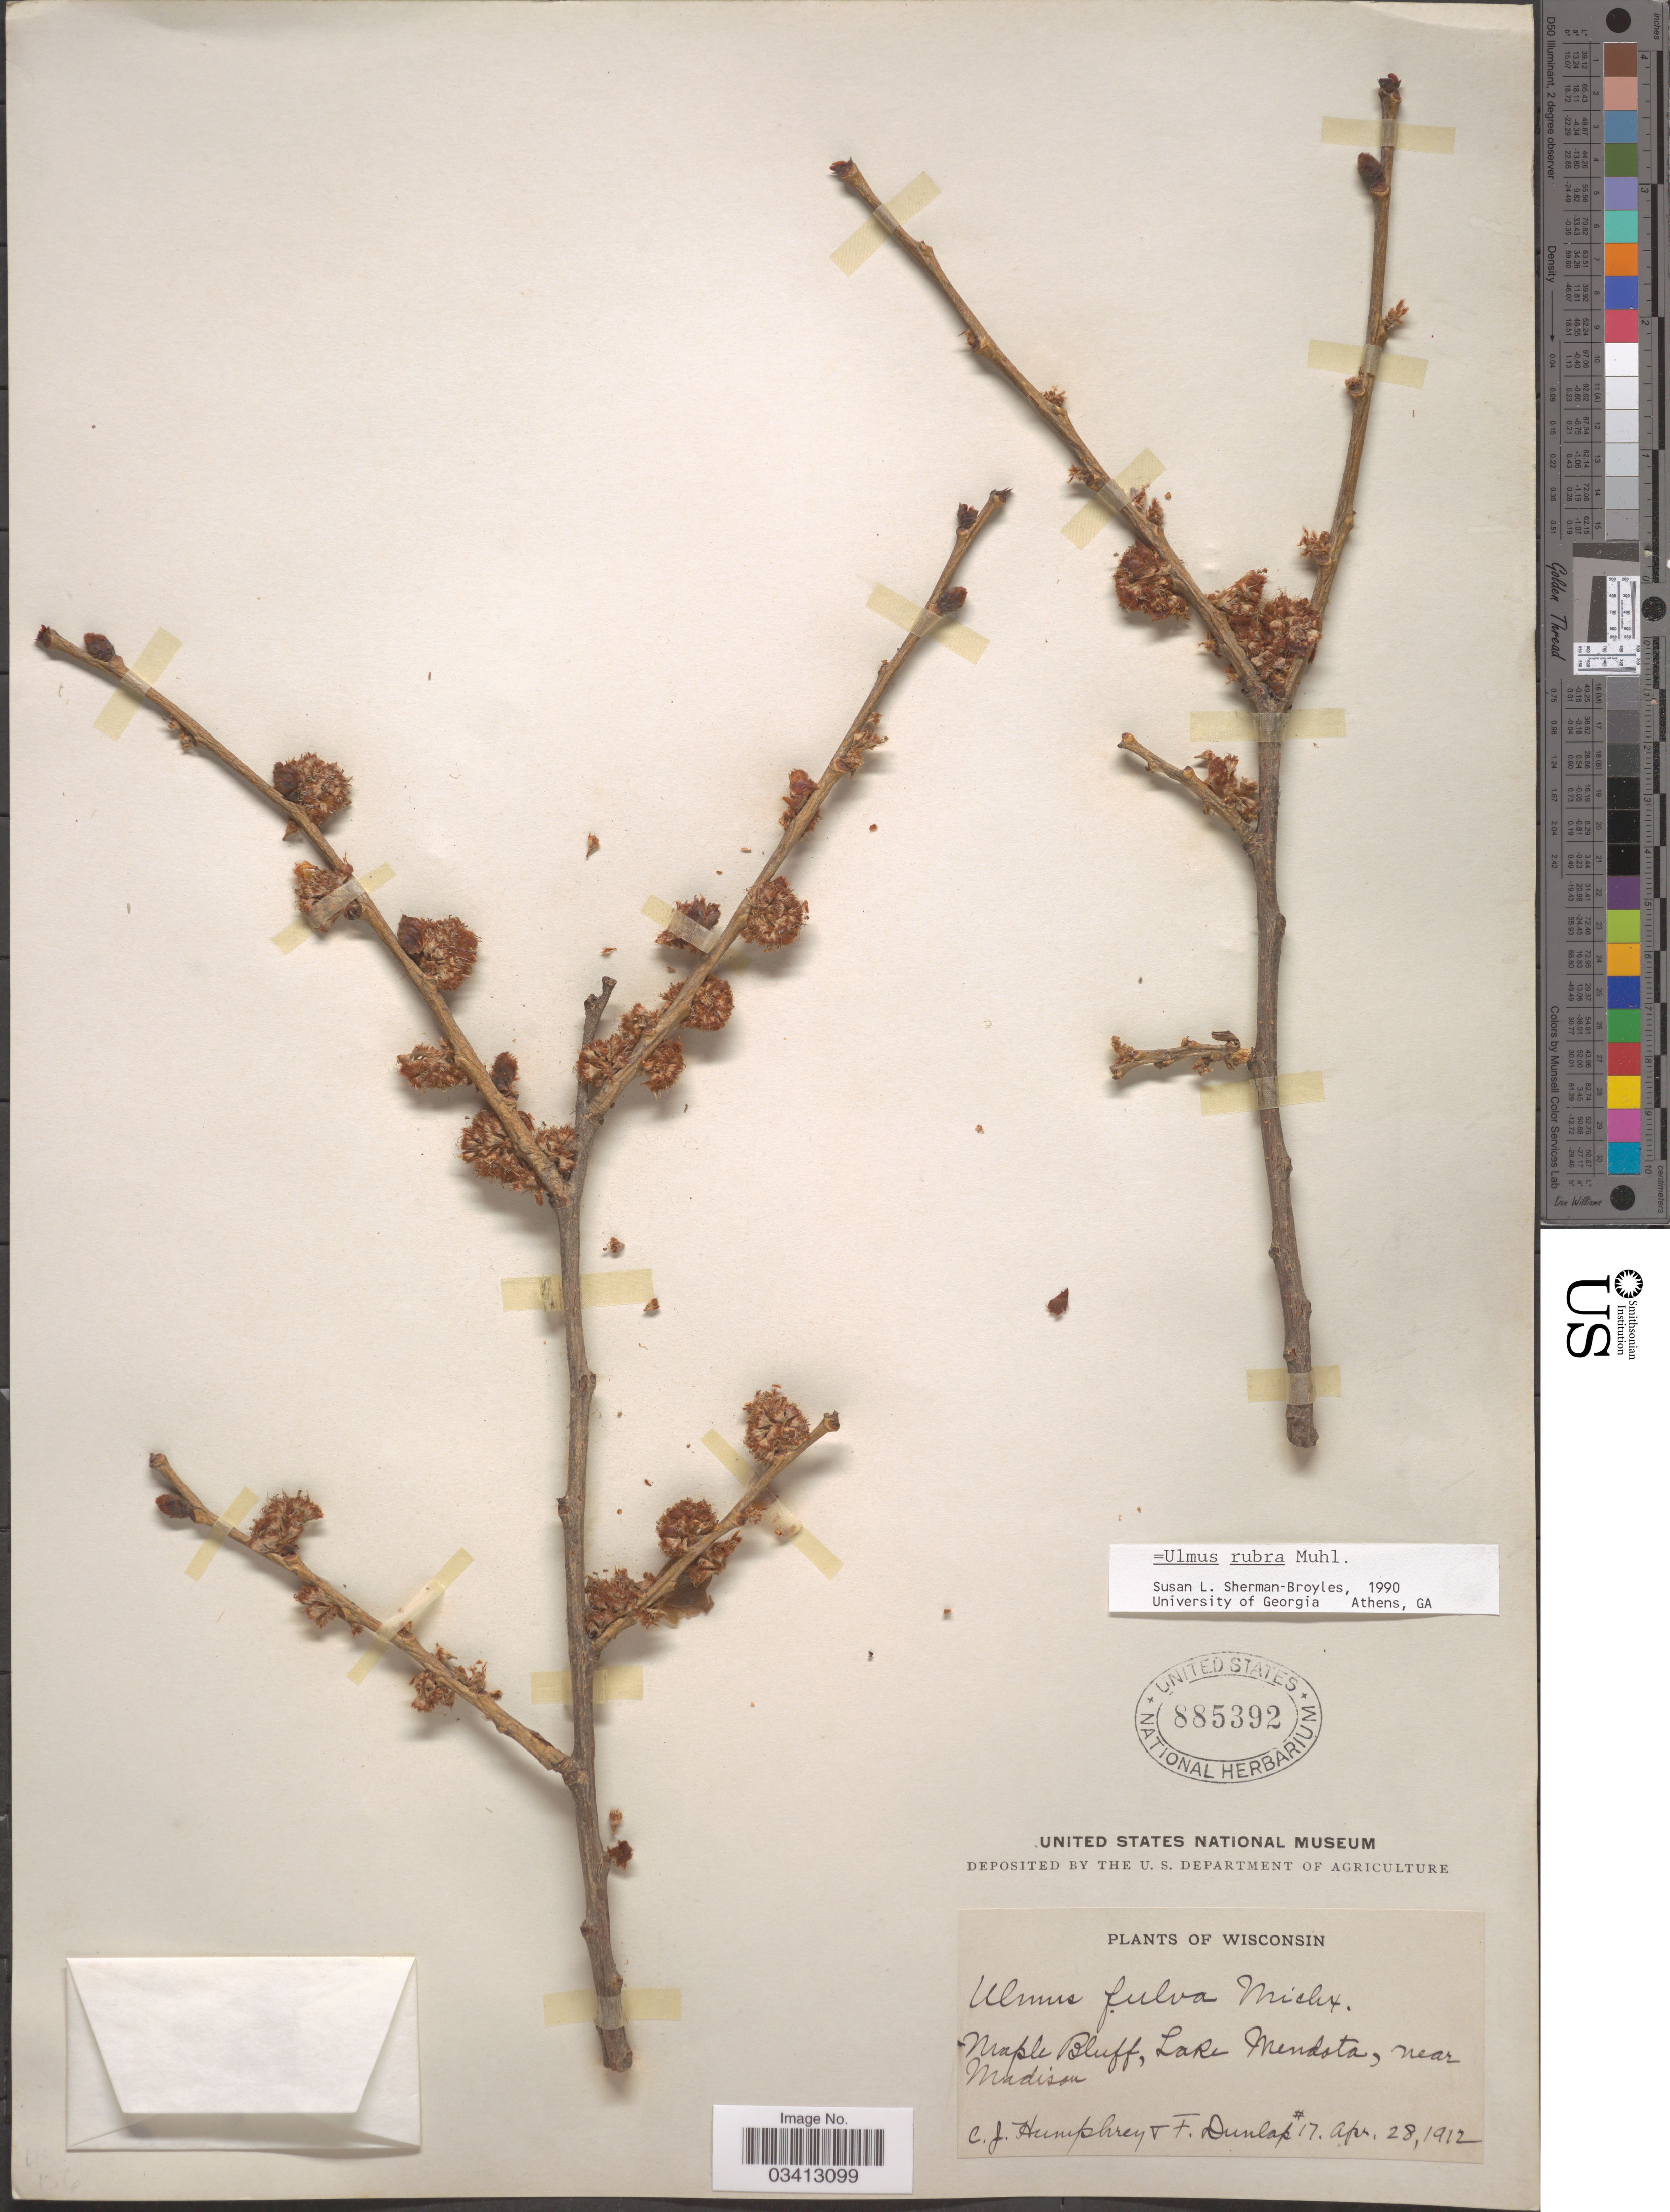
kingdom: Plantae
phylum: Tracheophyta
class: Magnoliopsida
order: Rosales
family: Ulmaceae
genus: Ulmus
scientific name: Ulmus rubra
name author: Muhl.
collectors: C. Humphrey & F. Dunlap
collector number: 17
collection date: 1912-04-28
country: United States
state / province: Wisconsin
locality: Maple Bluff, Lake Mendota, near Madison.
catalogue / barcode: US 885392